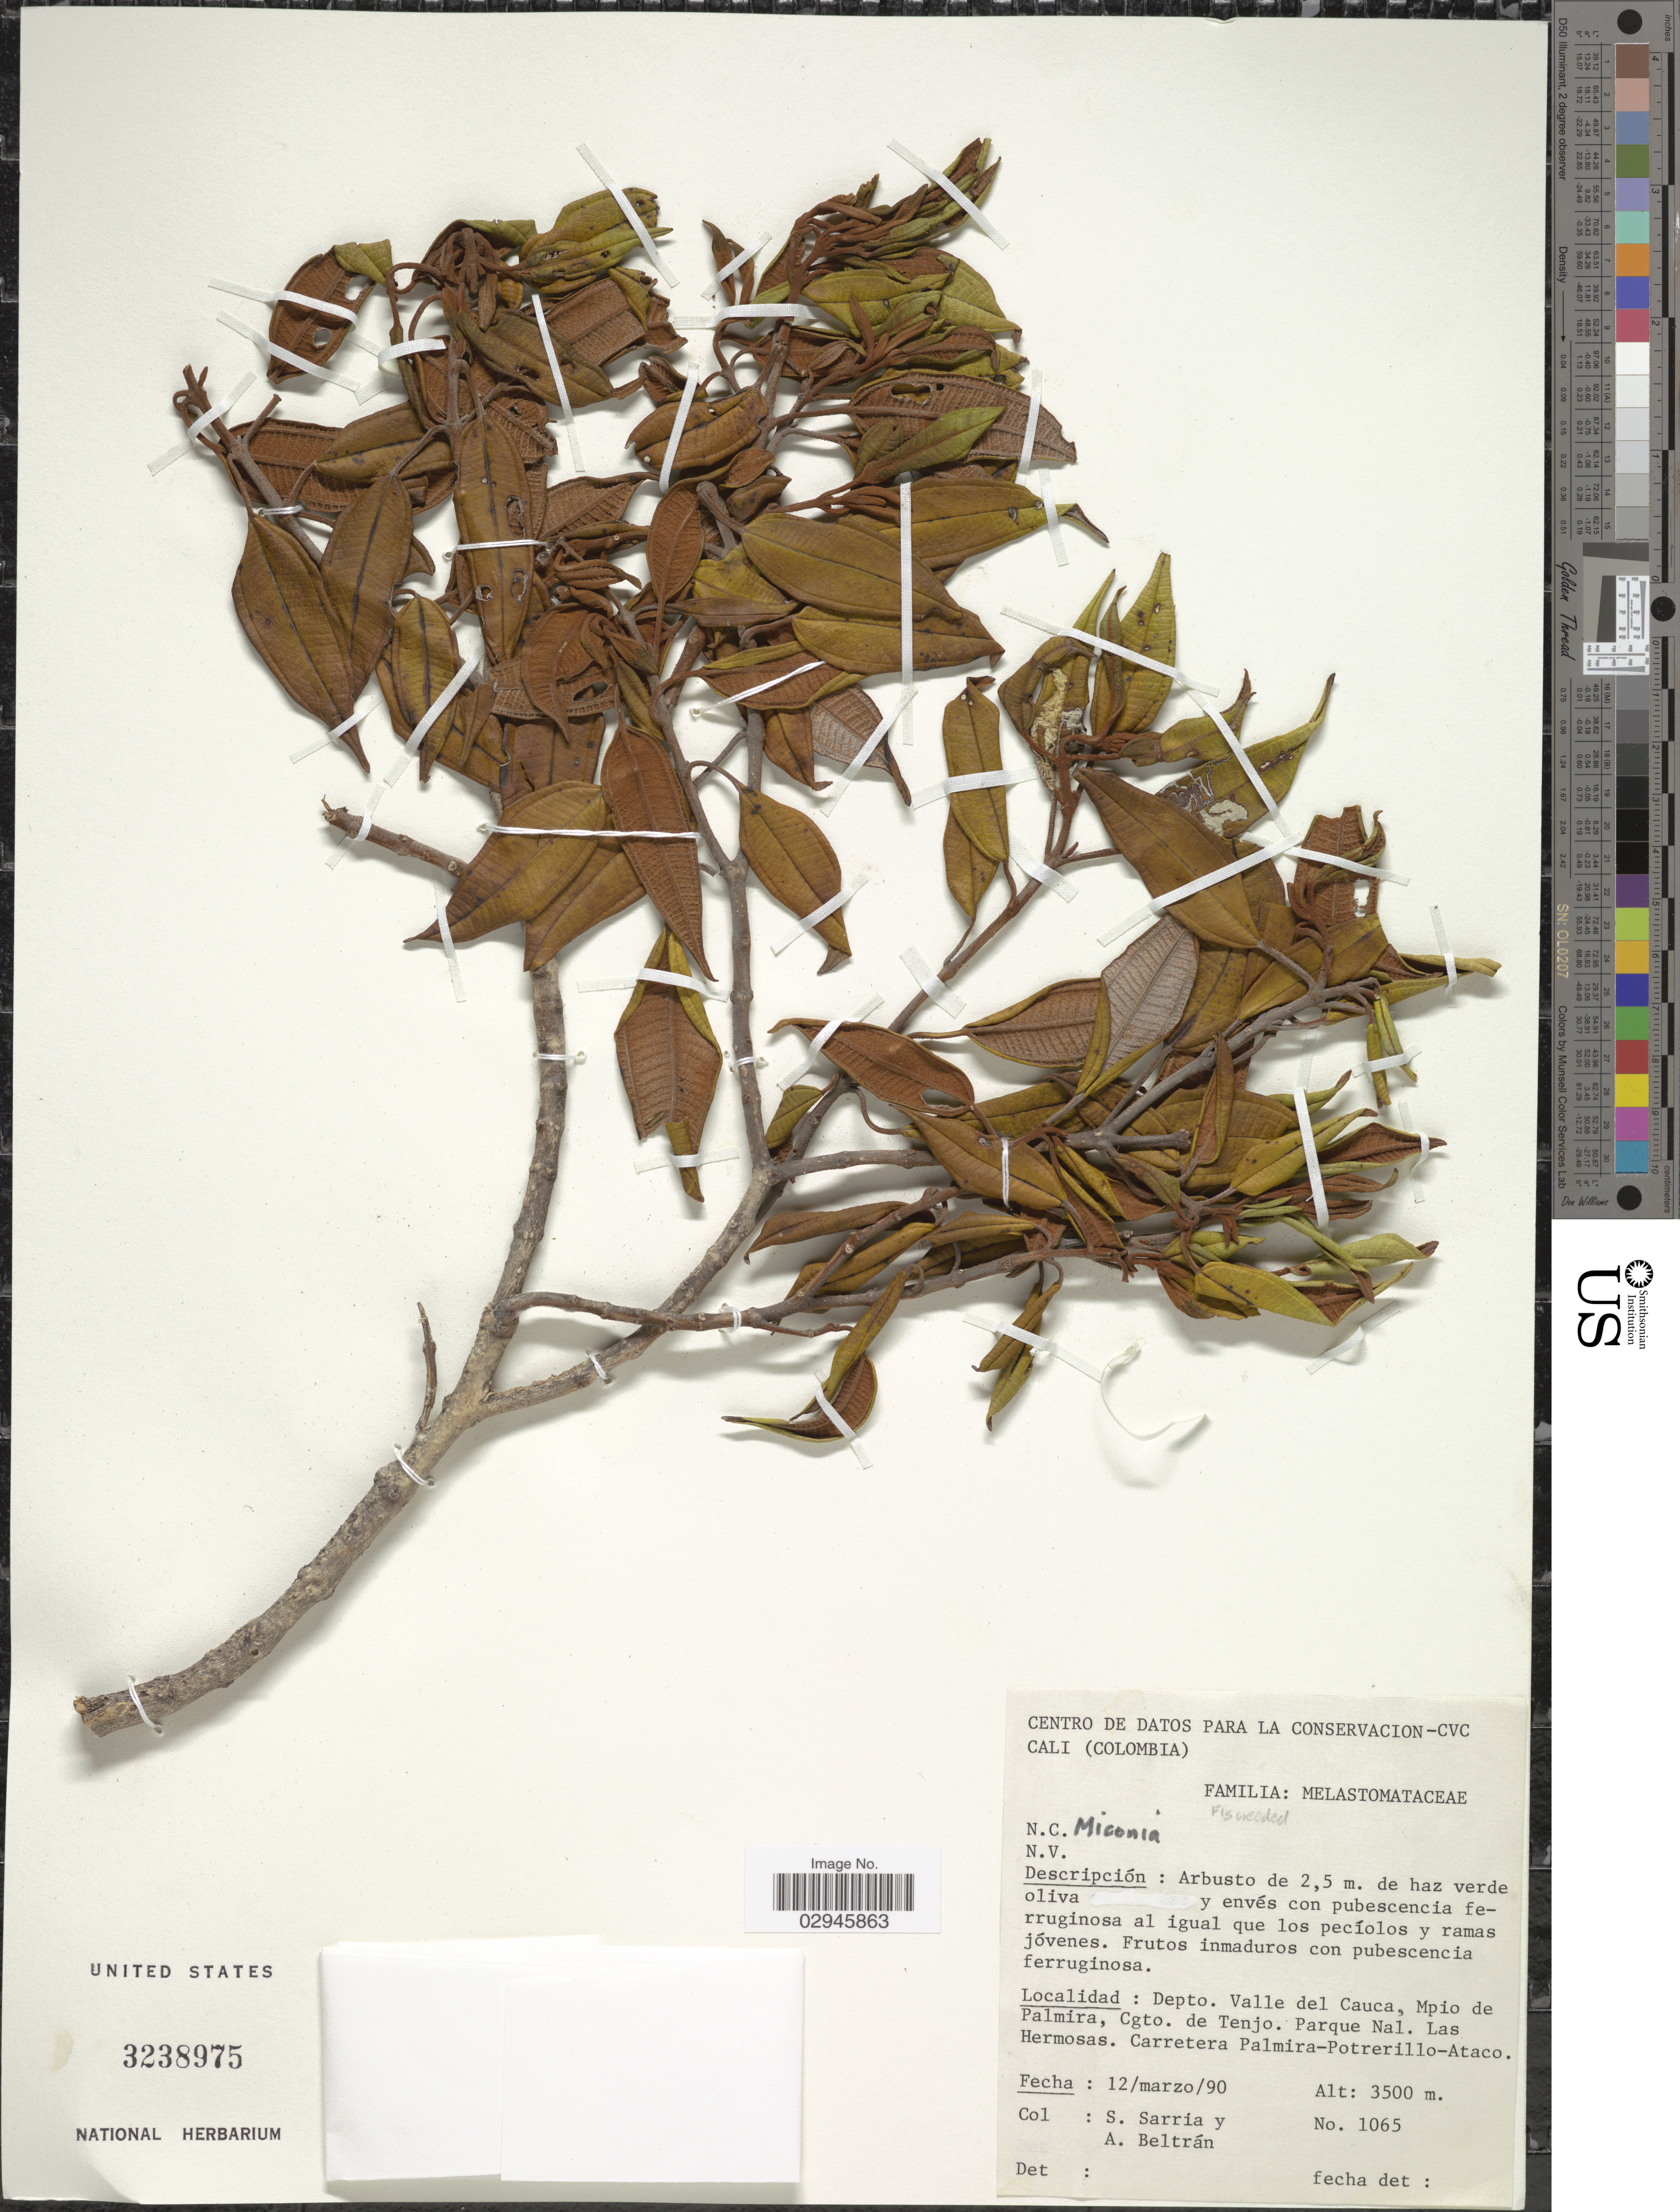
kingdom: Plantae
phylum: Tracheophyta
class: Magnoliopsida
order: Myrtales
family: Melastomataceae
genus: Miconia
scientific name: Miconia chlorocarpa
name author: Cogn.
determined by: Posada- Herrera, F. M.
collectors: S. Sarria & A. Beltran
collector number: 1065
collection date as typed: Transcribed d/m/y: 12/3/90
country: Colombia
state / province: Valle del Cauca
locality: Depto. Valle del Cauca, Mpio. de Palmira, Cgto. de Tenjo. Parque Nal. Las Hermosas. Carretera Palmira-Portrerillo-Ataco.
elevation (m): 3500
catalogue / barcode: US 3238975